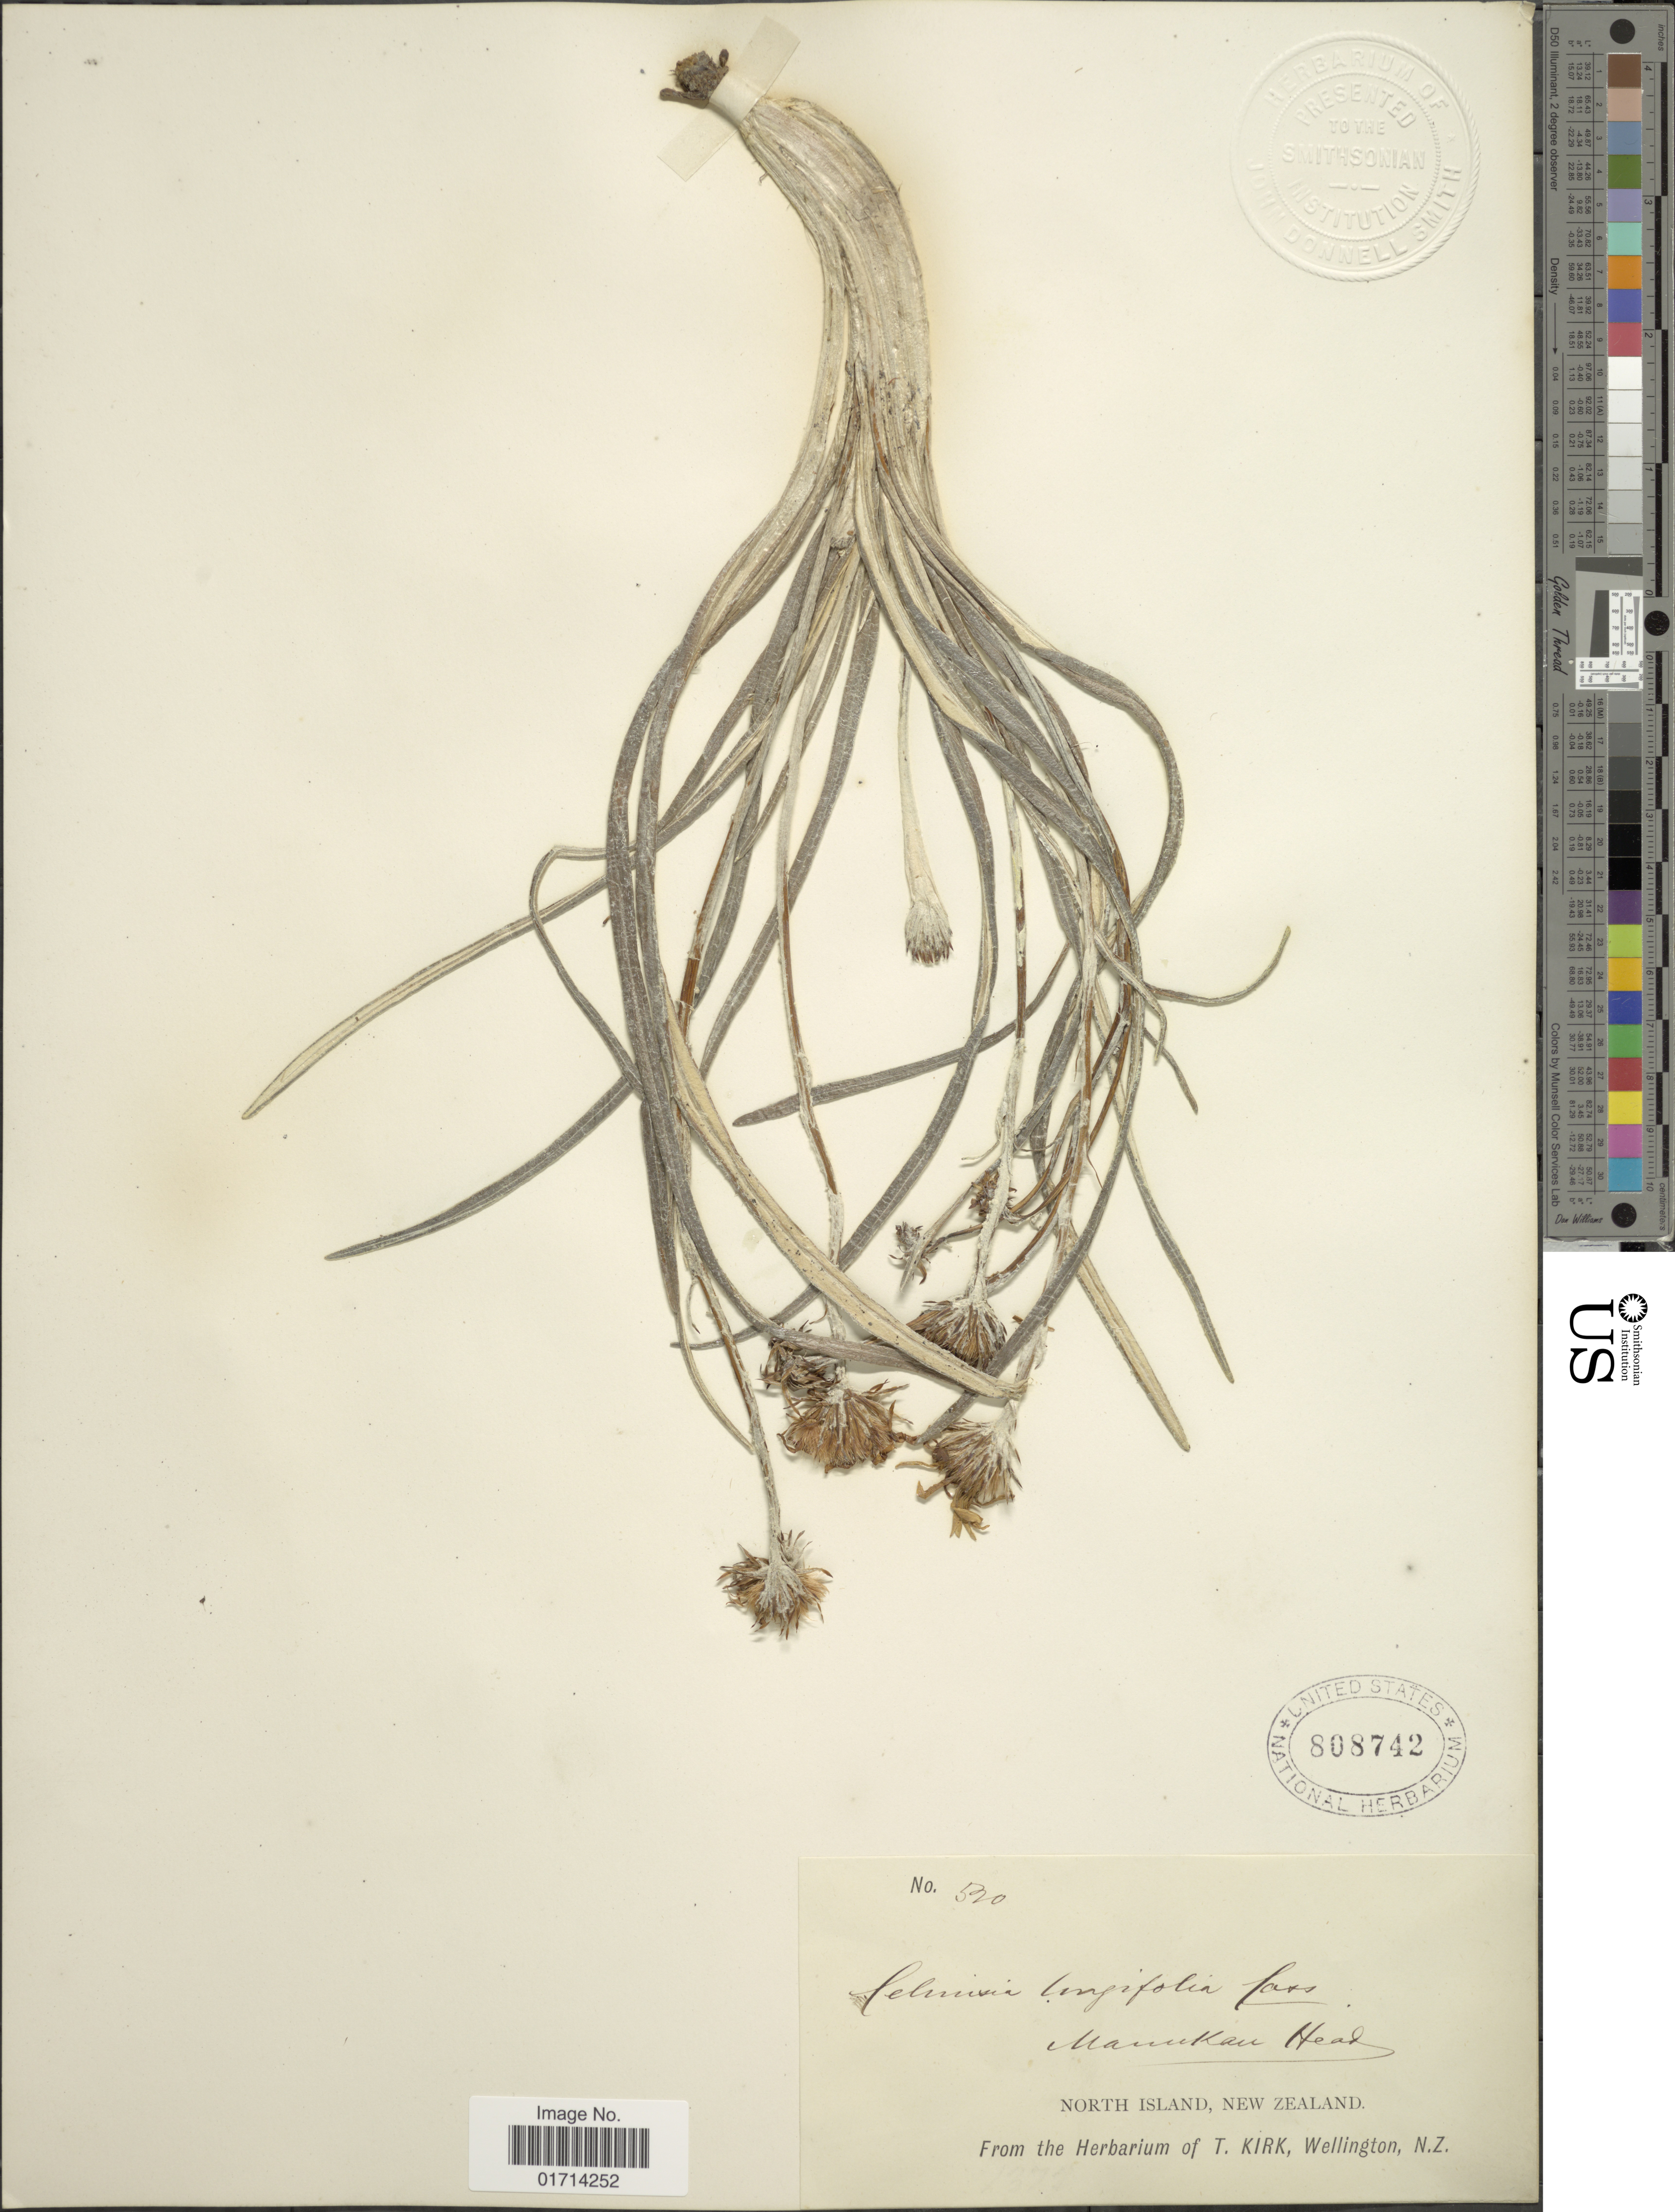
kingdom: Plantae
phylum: Tracheophyta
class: Magnoliopsida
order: Asterales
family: Asteraceae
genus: Celmisia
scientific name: Celmisia gracilenta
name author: Hook. f.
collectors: ex herb. T. Kirk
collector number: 530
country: New Zealand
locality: North Island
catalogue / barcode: US 808742